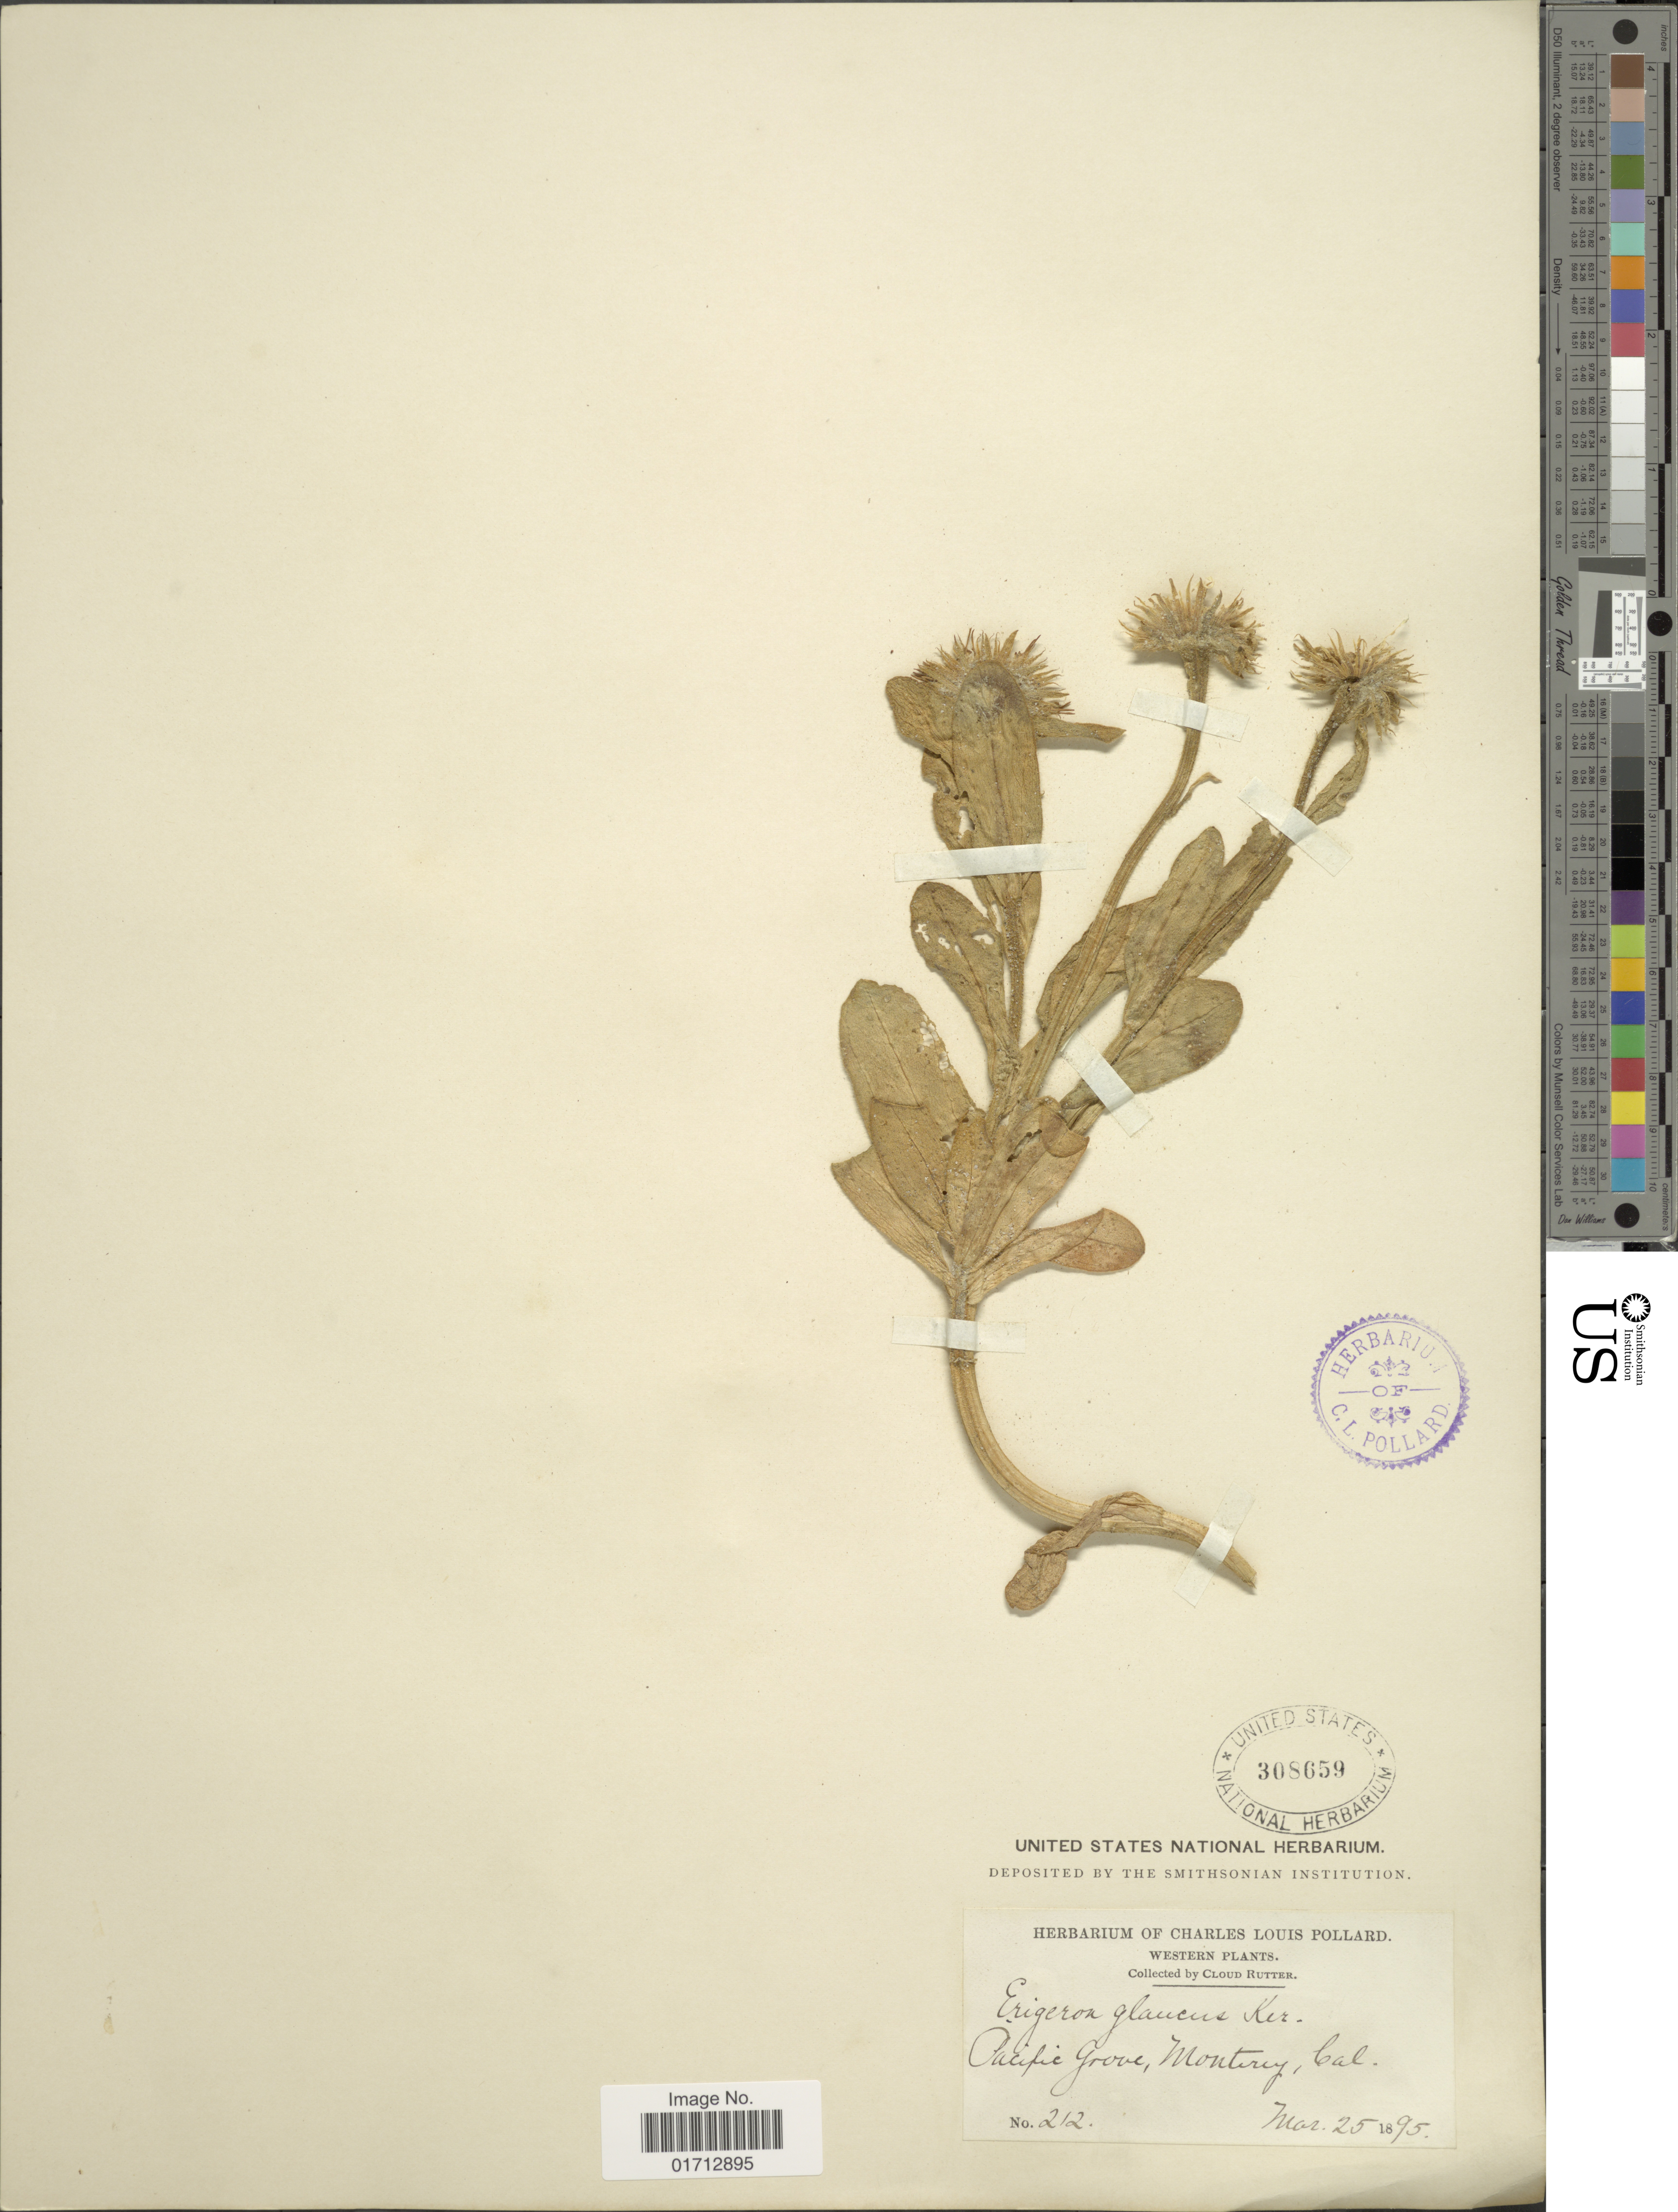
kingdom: Plantae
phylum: Tracheophyta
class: Magnoliopsida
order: Asterales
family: Asteraceae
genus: Erigeron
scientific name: Erigeron glaucus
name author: Ker Gawl.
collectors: C. Rutter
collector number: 212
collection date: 1895-03-25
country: United States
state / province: California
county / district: Monterey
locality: Western, Pacific Grove, Monterey.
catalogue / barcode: US 308659